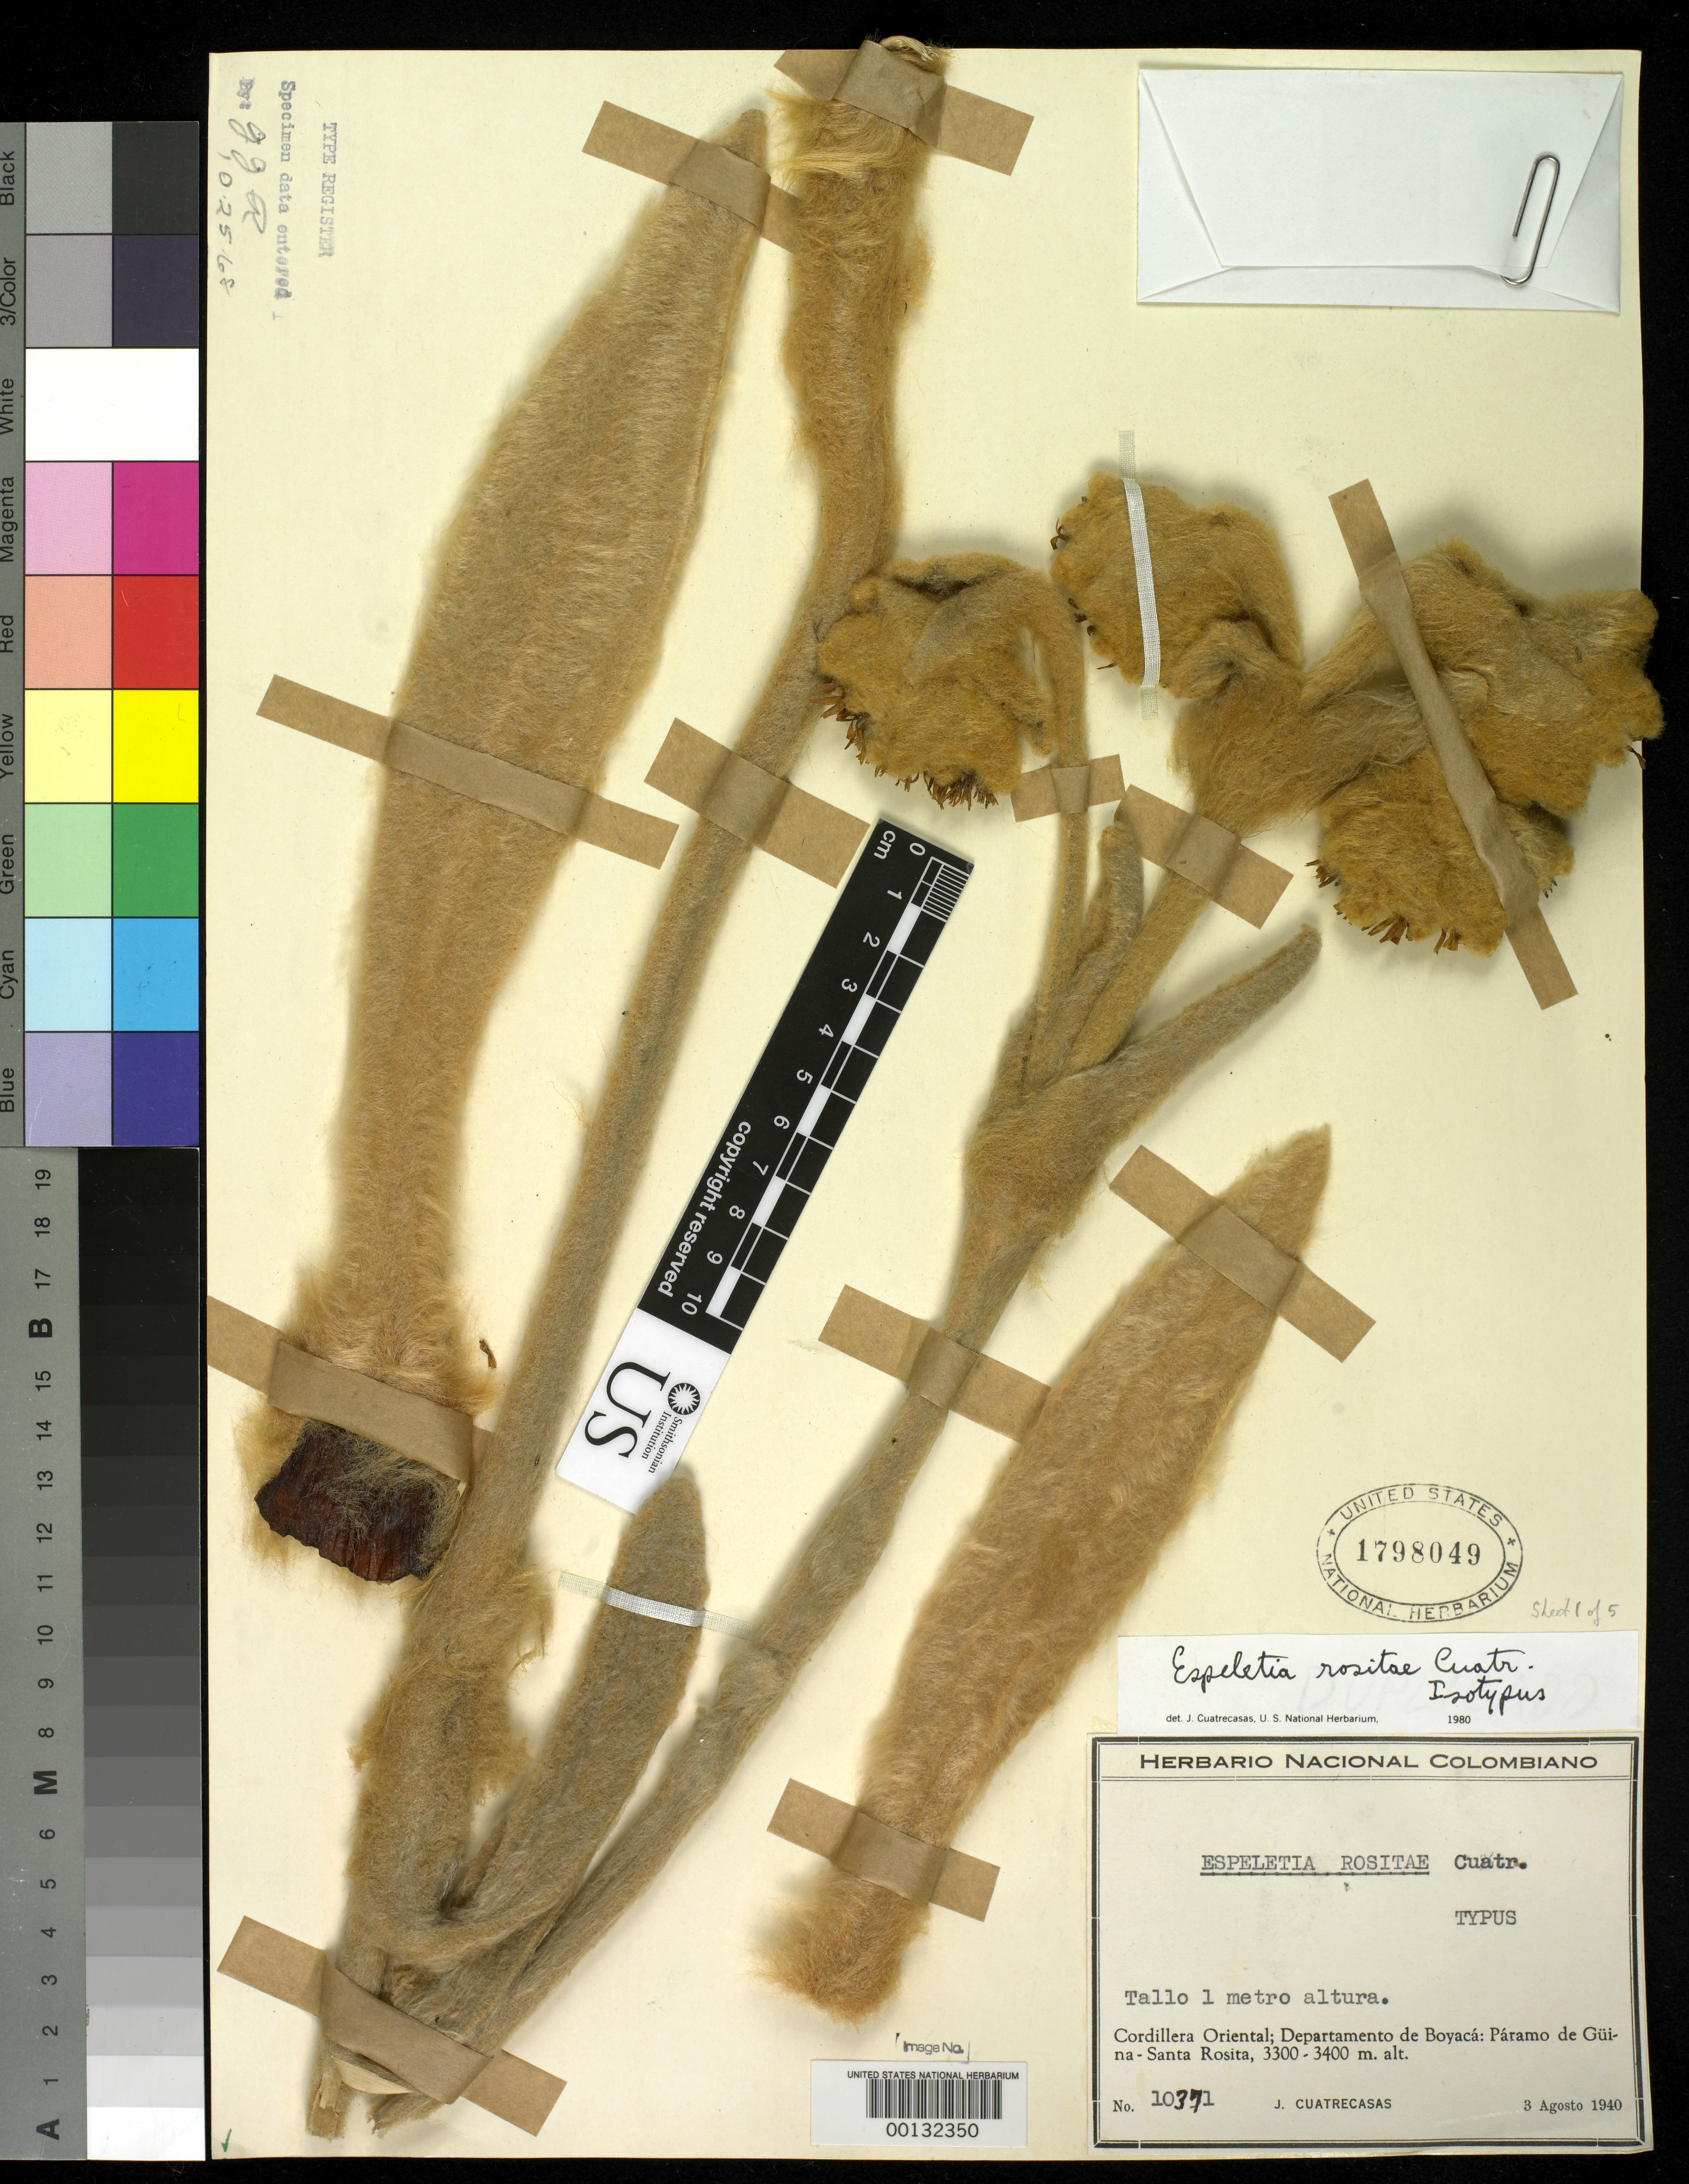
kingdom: Plantae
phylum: Tracheophyta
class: Magnoliopsida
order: Asterales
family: Asteraceae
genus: Espeletia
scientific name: Espeletia rositae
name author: Cuatrec.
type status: Isotype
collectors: J. Cuatrecasas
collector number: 10371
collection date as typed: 03 Aug 1940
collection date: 1940-08-03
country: Colombia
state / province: Boyacá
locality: Páramo de Guiana - Santa Rosita, Cordillera Oriental.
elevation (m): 3300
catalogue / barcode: US 1798049